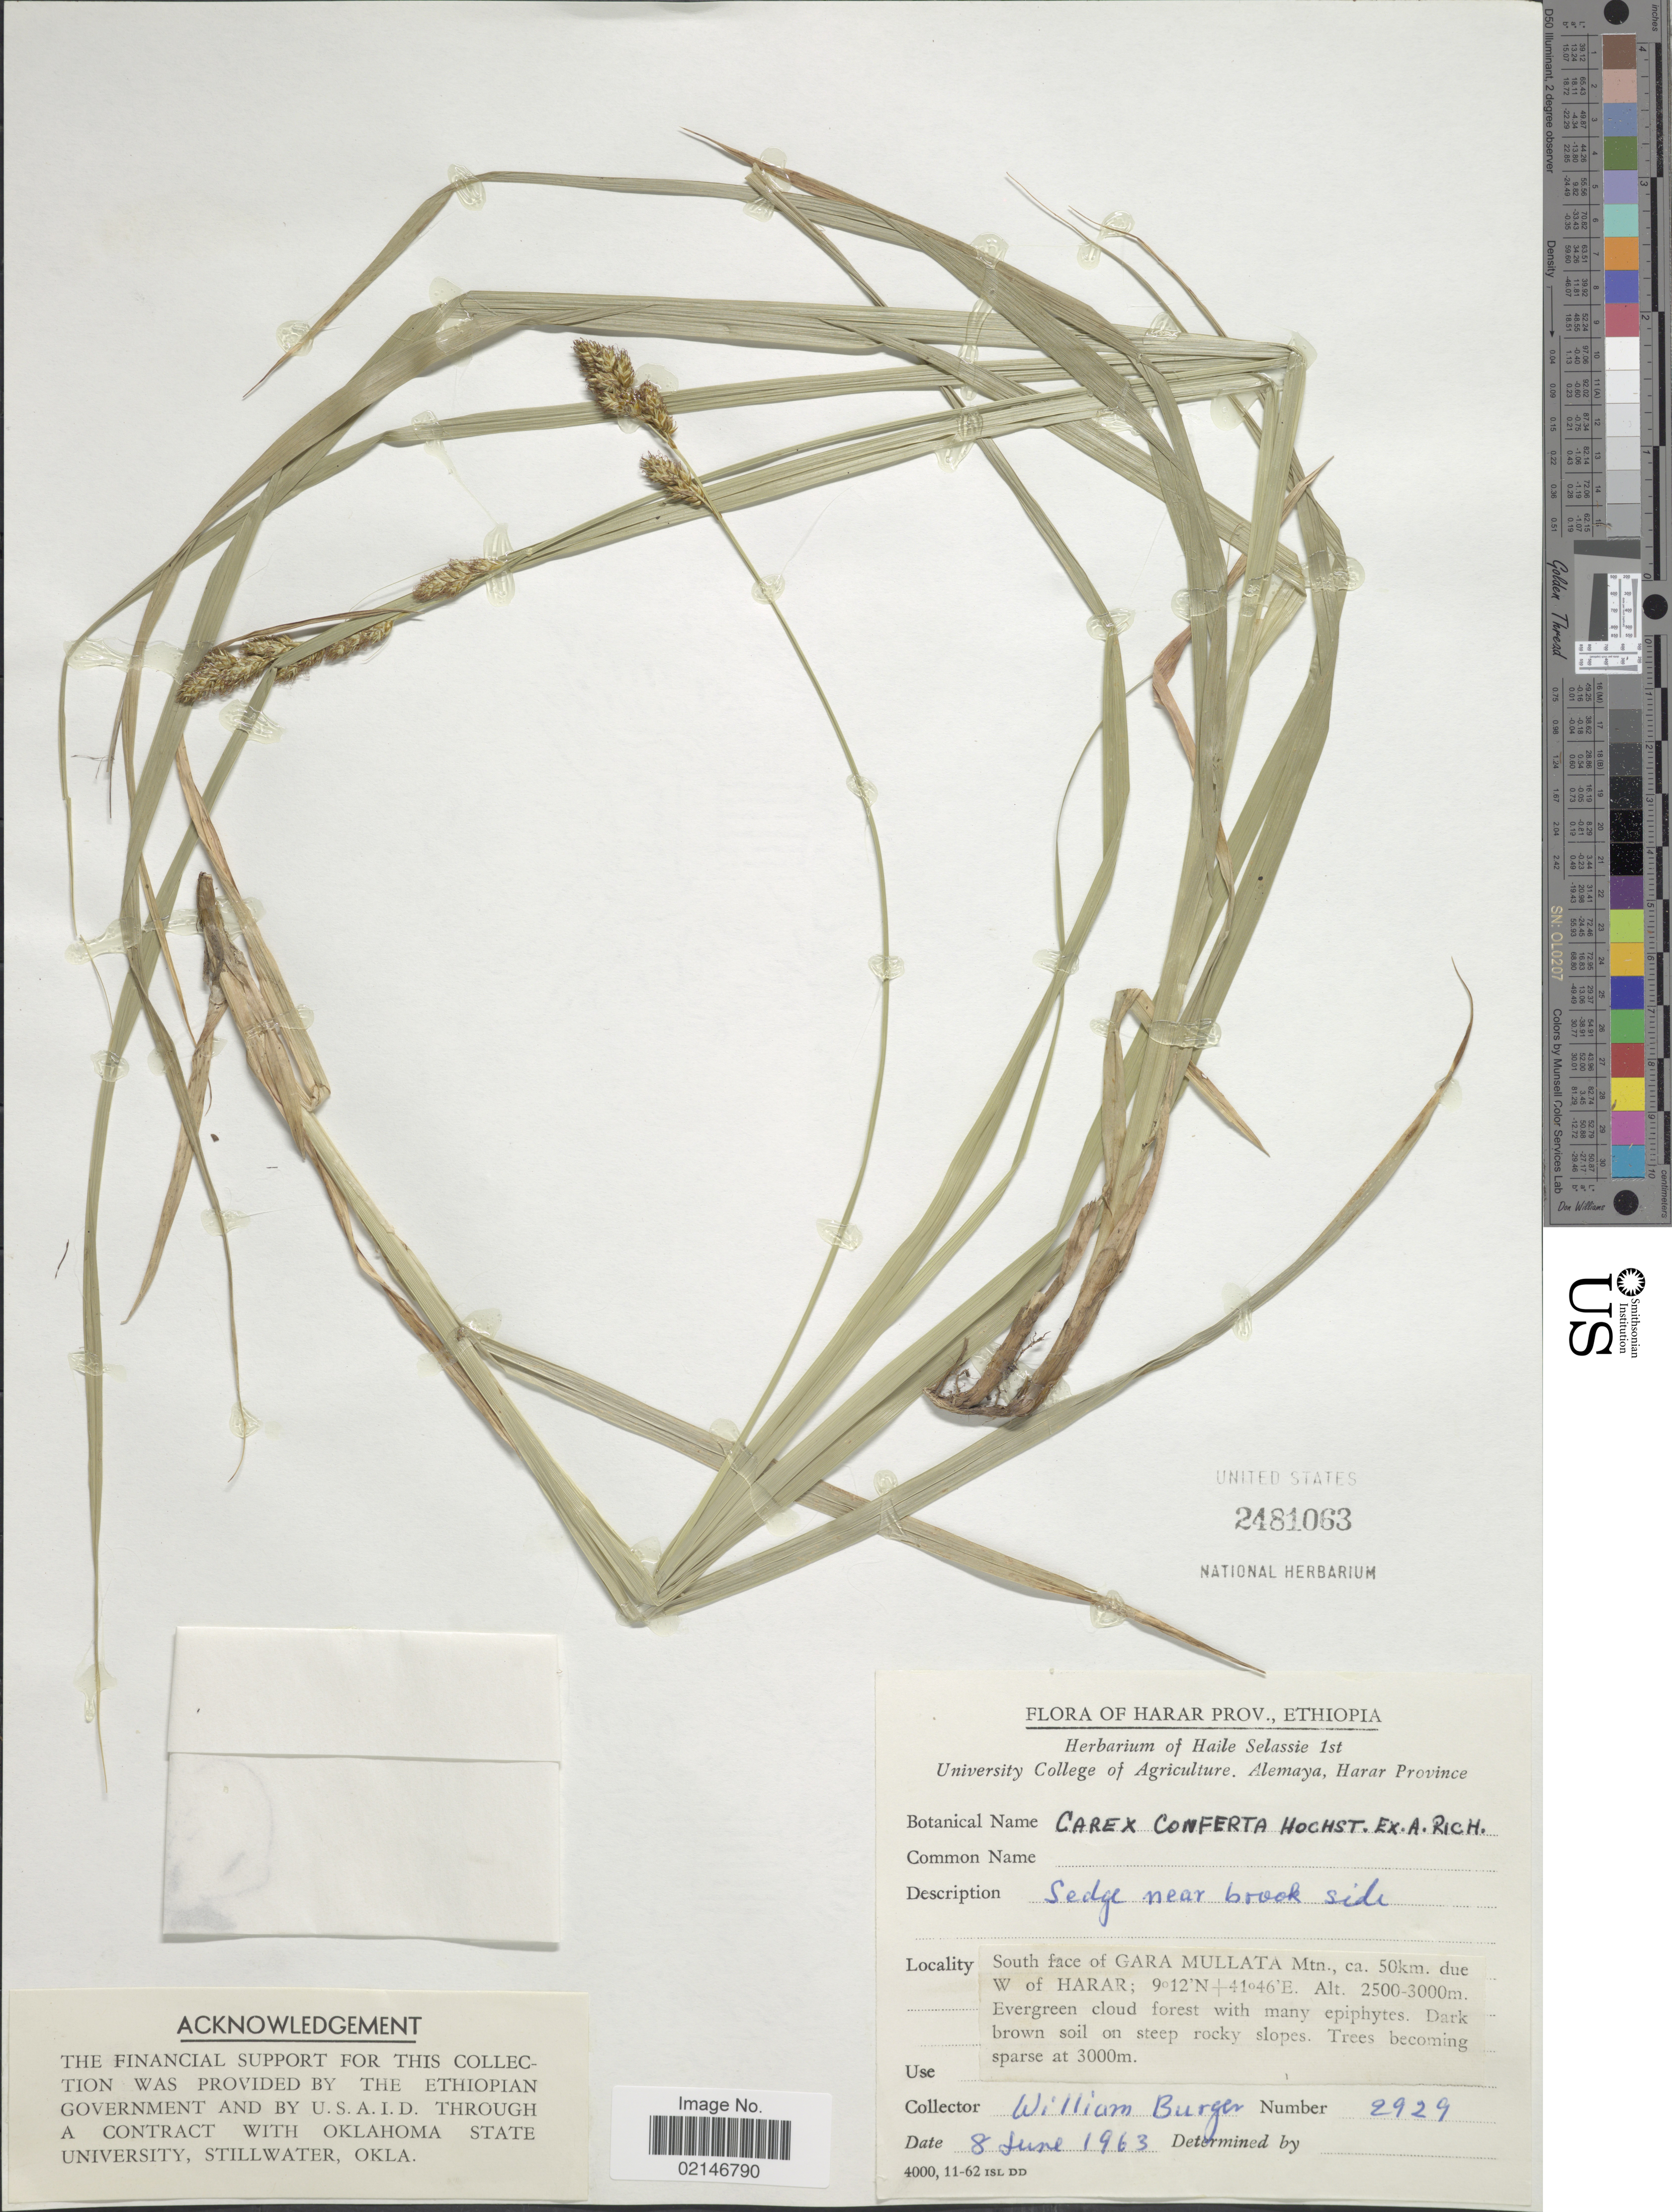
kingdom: Plantae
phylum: Tracheophyta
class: Liliopsida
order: Poales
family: Cyperaceae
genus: Carex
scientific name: Carex conferta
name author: Hochst. ex A. Rich.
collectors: W. Burger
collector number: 2929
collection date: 1963-06-08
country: Ethiopia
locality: Harar Prov.,, South face of Gara Mullata Mtn., ca.50 km. due W of Harar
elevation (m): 2500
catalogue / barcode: US 2481063